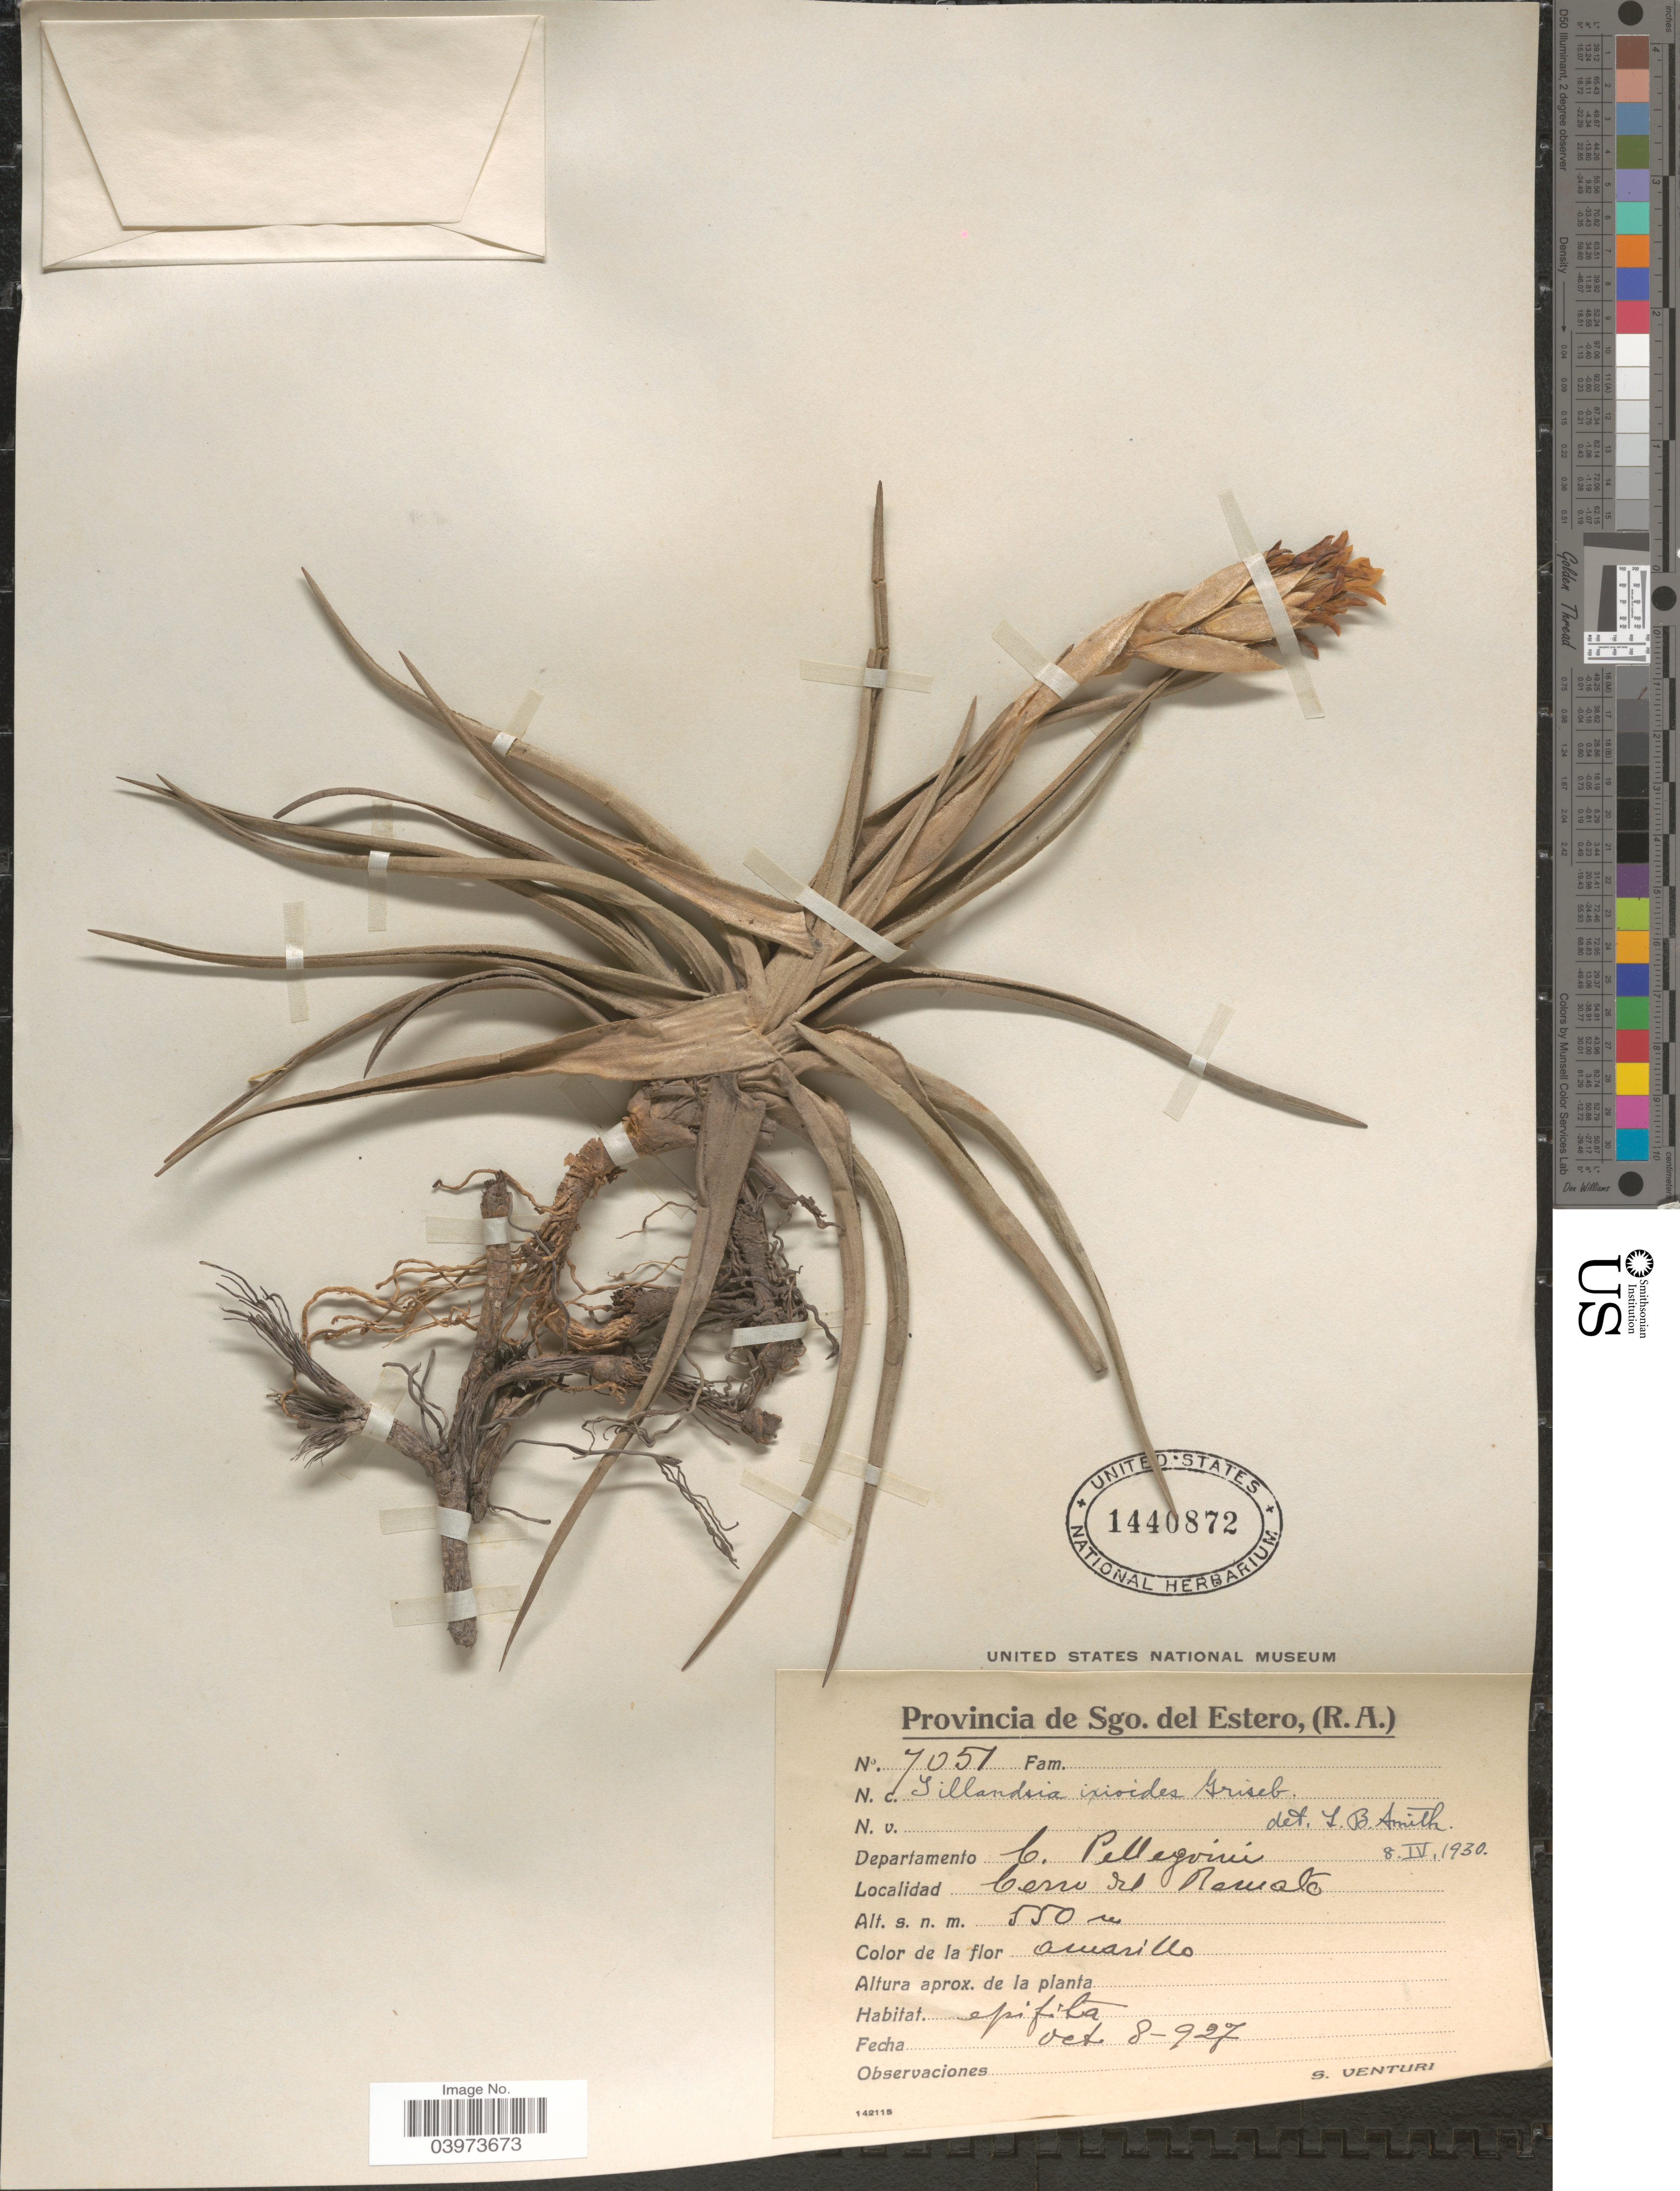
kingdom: Plantae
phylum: Tracheophyta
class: Liliopsida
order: Poales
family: Bromeliaceae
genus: Tillandsia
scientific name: Tillandsia ixioides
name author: Griseb.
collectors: S. Venturi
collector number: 7051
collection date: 1927-10-08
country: Argentina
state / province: Santiago del Estero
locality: Departamento C. Pellegrini. Cerro del Remate.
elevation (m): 550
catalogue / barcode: US 1440872